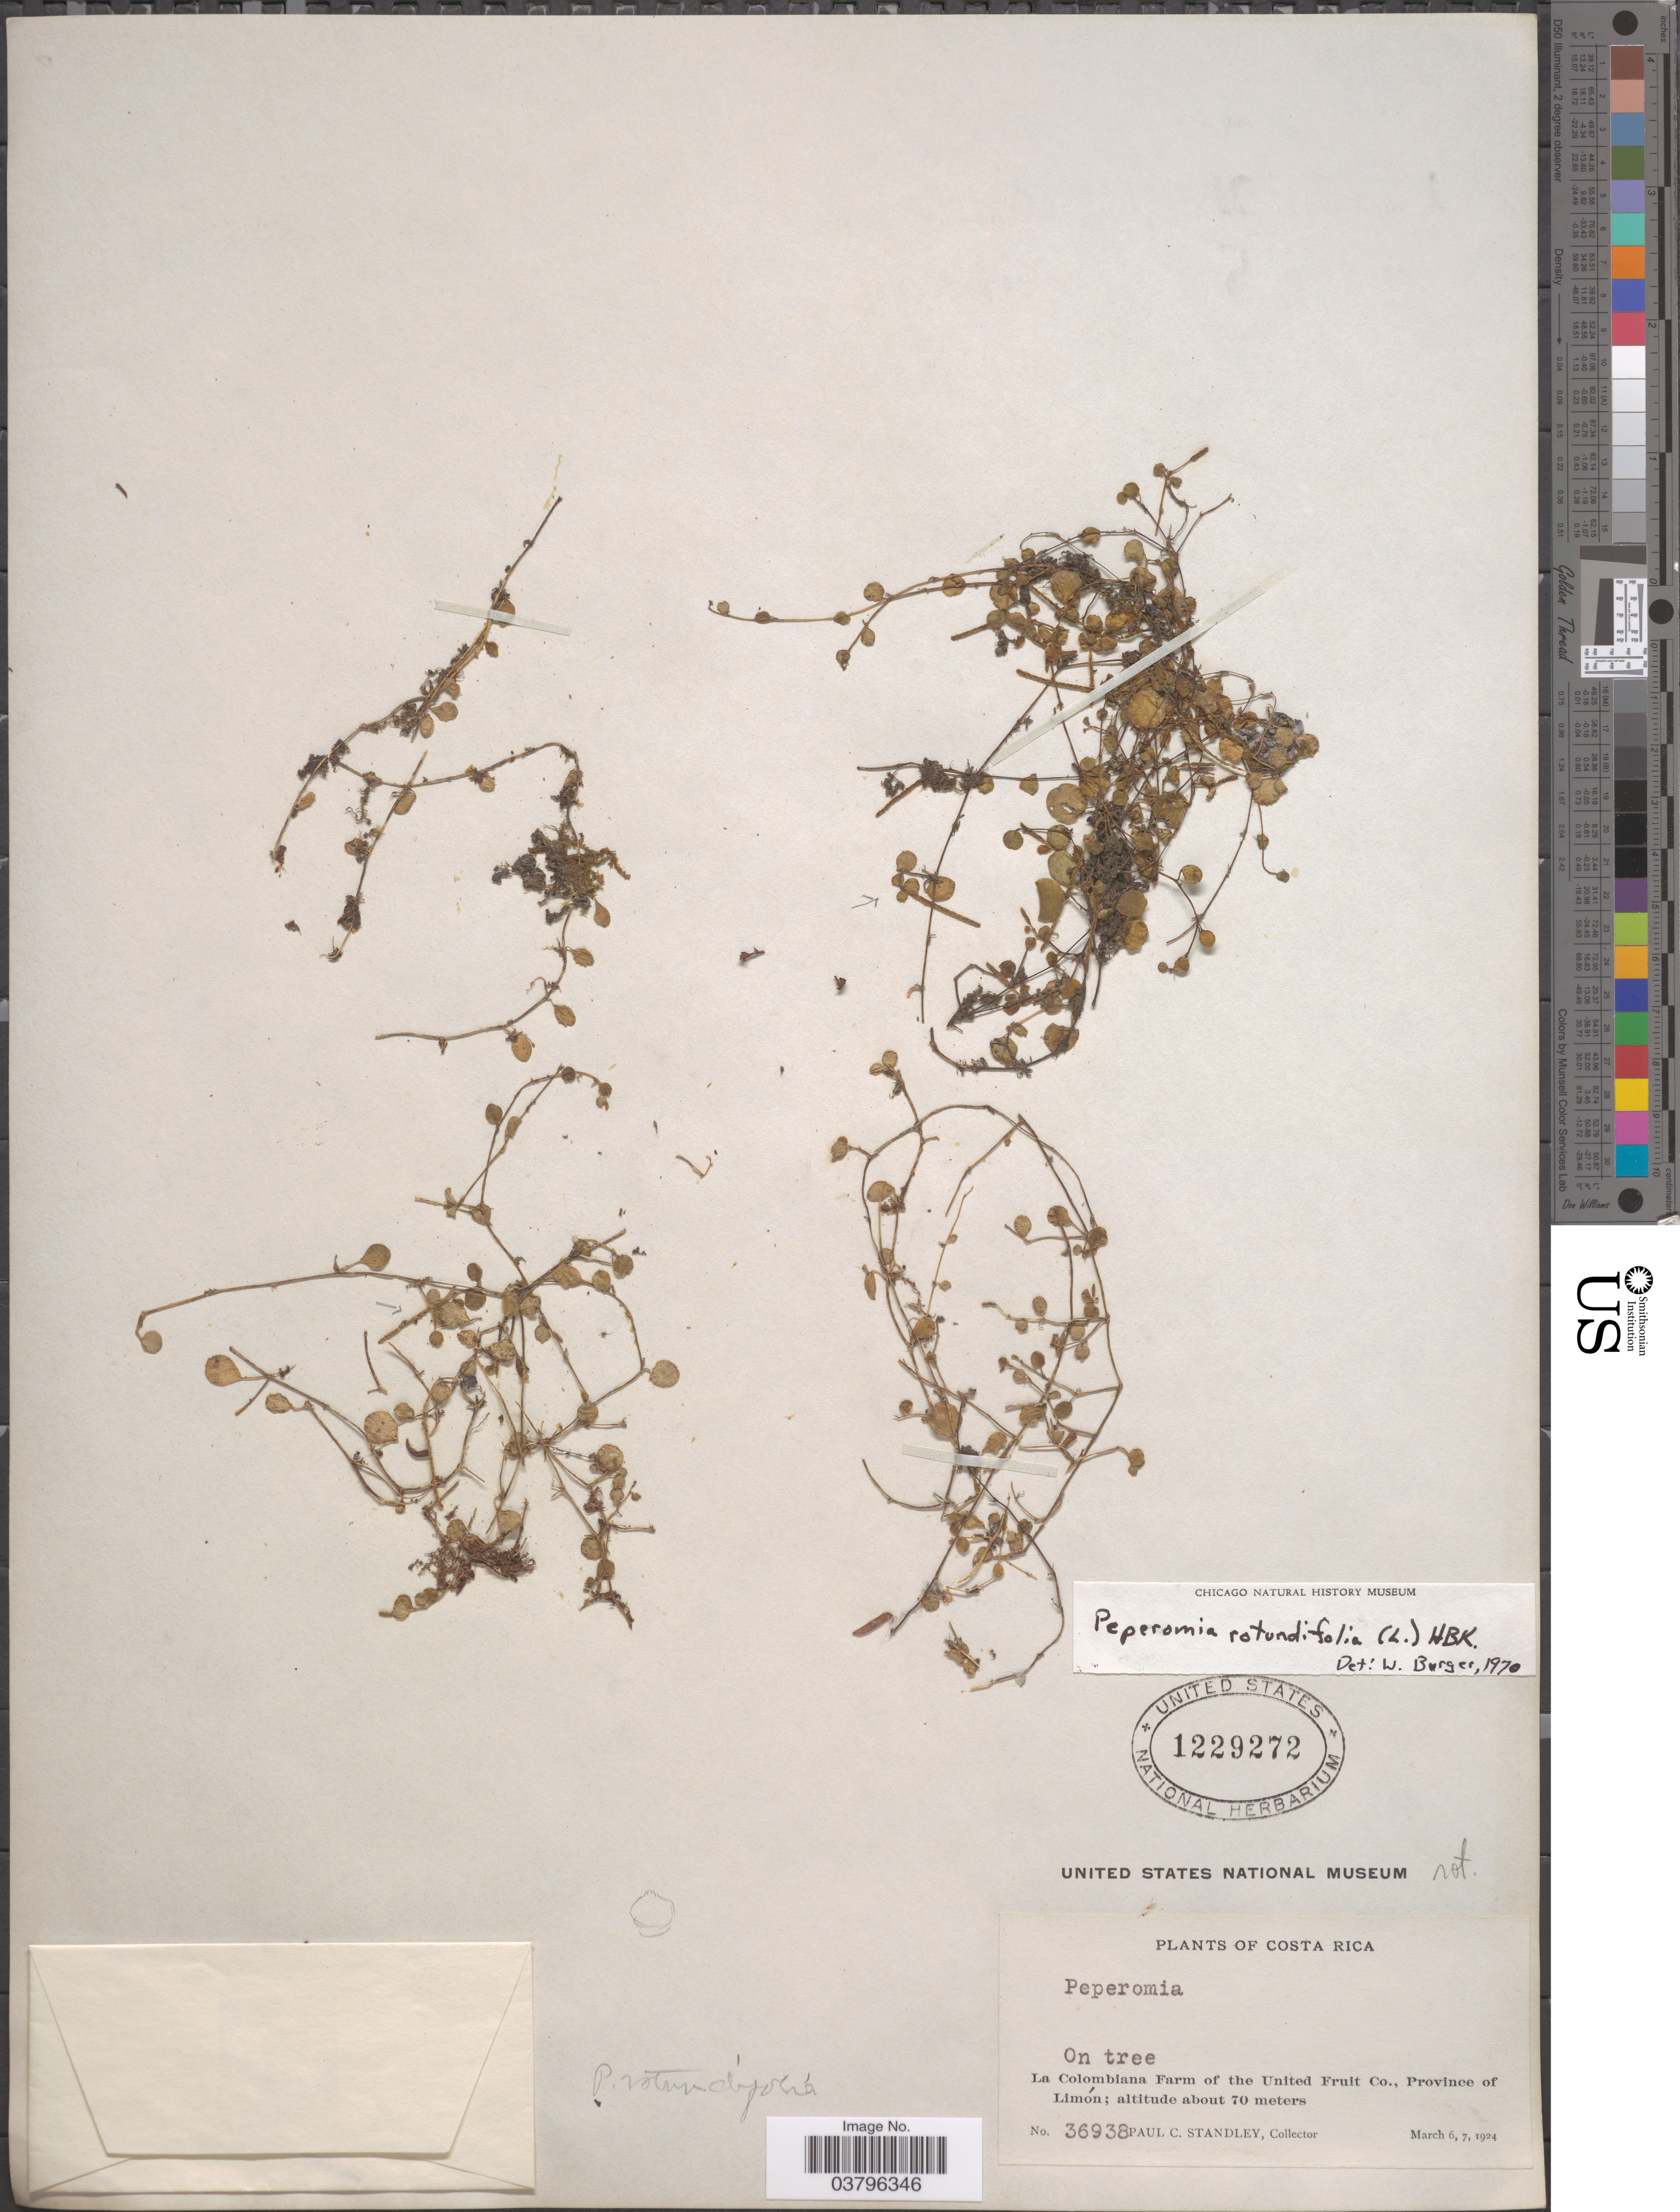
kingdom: Plantae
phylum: Tracheophyta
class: Magnoliopsida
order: Piperales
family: Piperaceae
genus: Peperomia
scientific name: Peperomia rotundifolia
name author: (L.) Kunth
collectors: P. C. Standley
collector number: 36938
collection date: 1924-03-06/1924-03-07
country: Costa Rica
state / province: Limón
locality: La Colombiana Farm of the United Fruit Co.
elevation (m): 70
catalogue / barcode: US 1229272